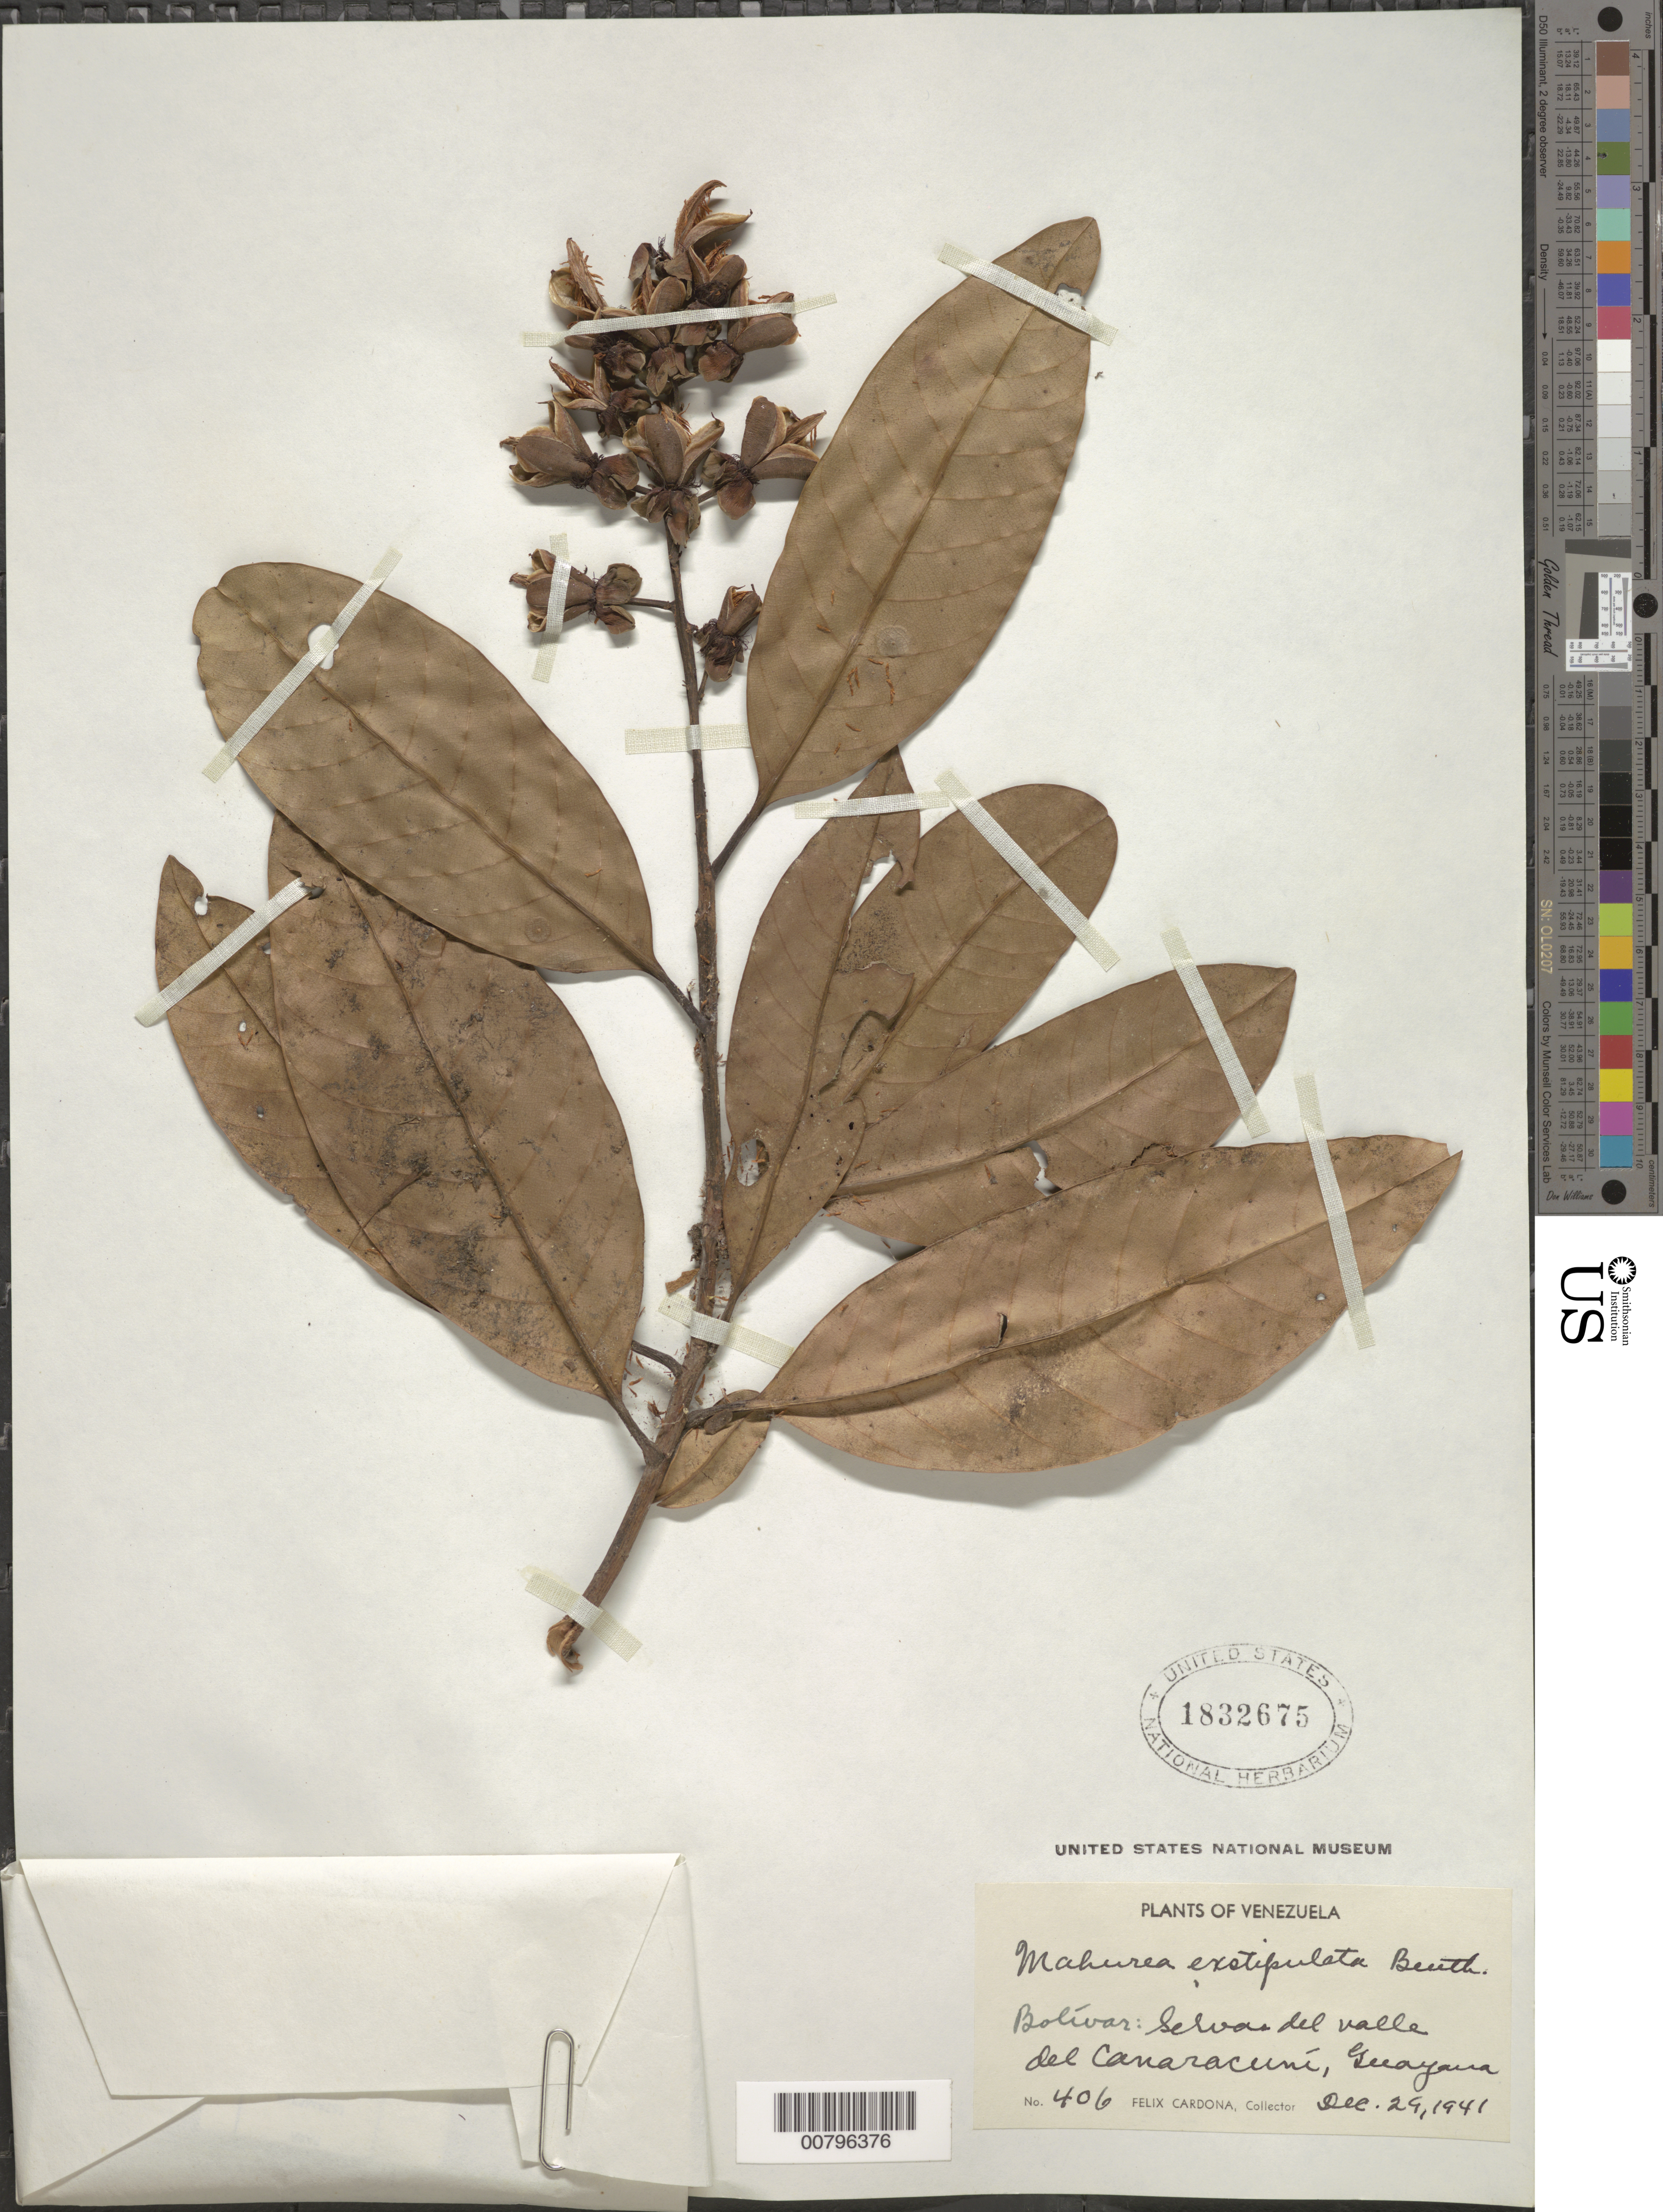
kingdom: Plantae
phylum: Tracheophyta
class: Magnoliopsida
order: Malpighiales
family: Calophyllaceae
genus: Mahurea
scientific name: Mahurea exstipulata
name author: Benth.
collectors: F. Cardona Puig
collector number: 406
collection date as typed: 29-Dec-41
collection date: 1941-12-29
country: Venezuela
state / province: Bolívar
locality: Río Carraracuní, Alto Caura, Guayana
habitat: Selvas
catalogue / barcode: US 1832675